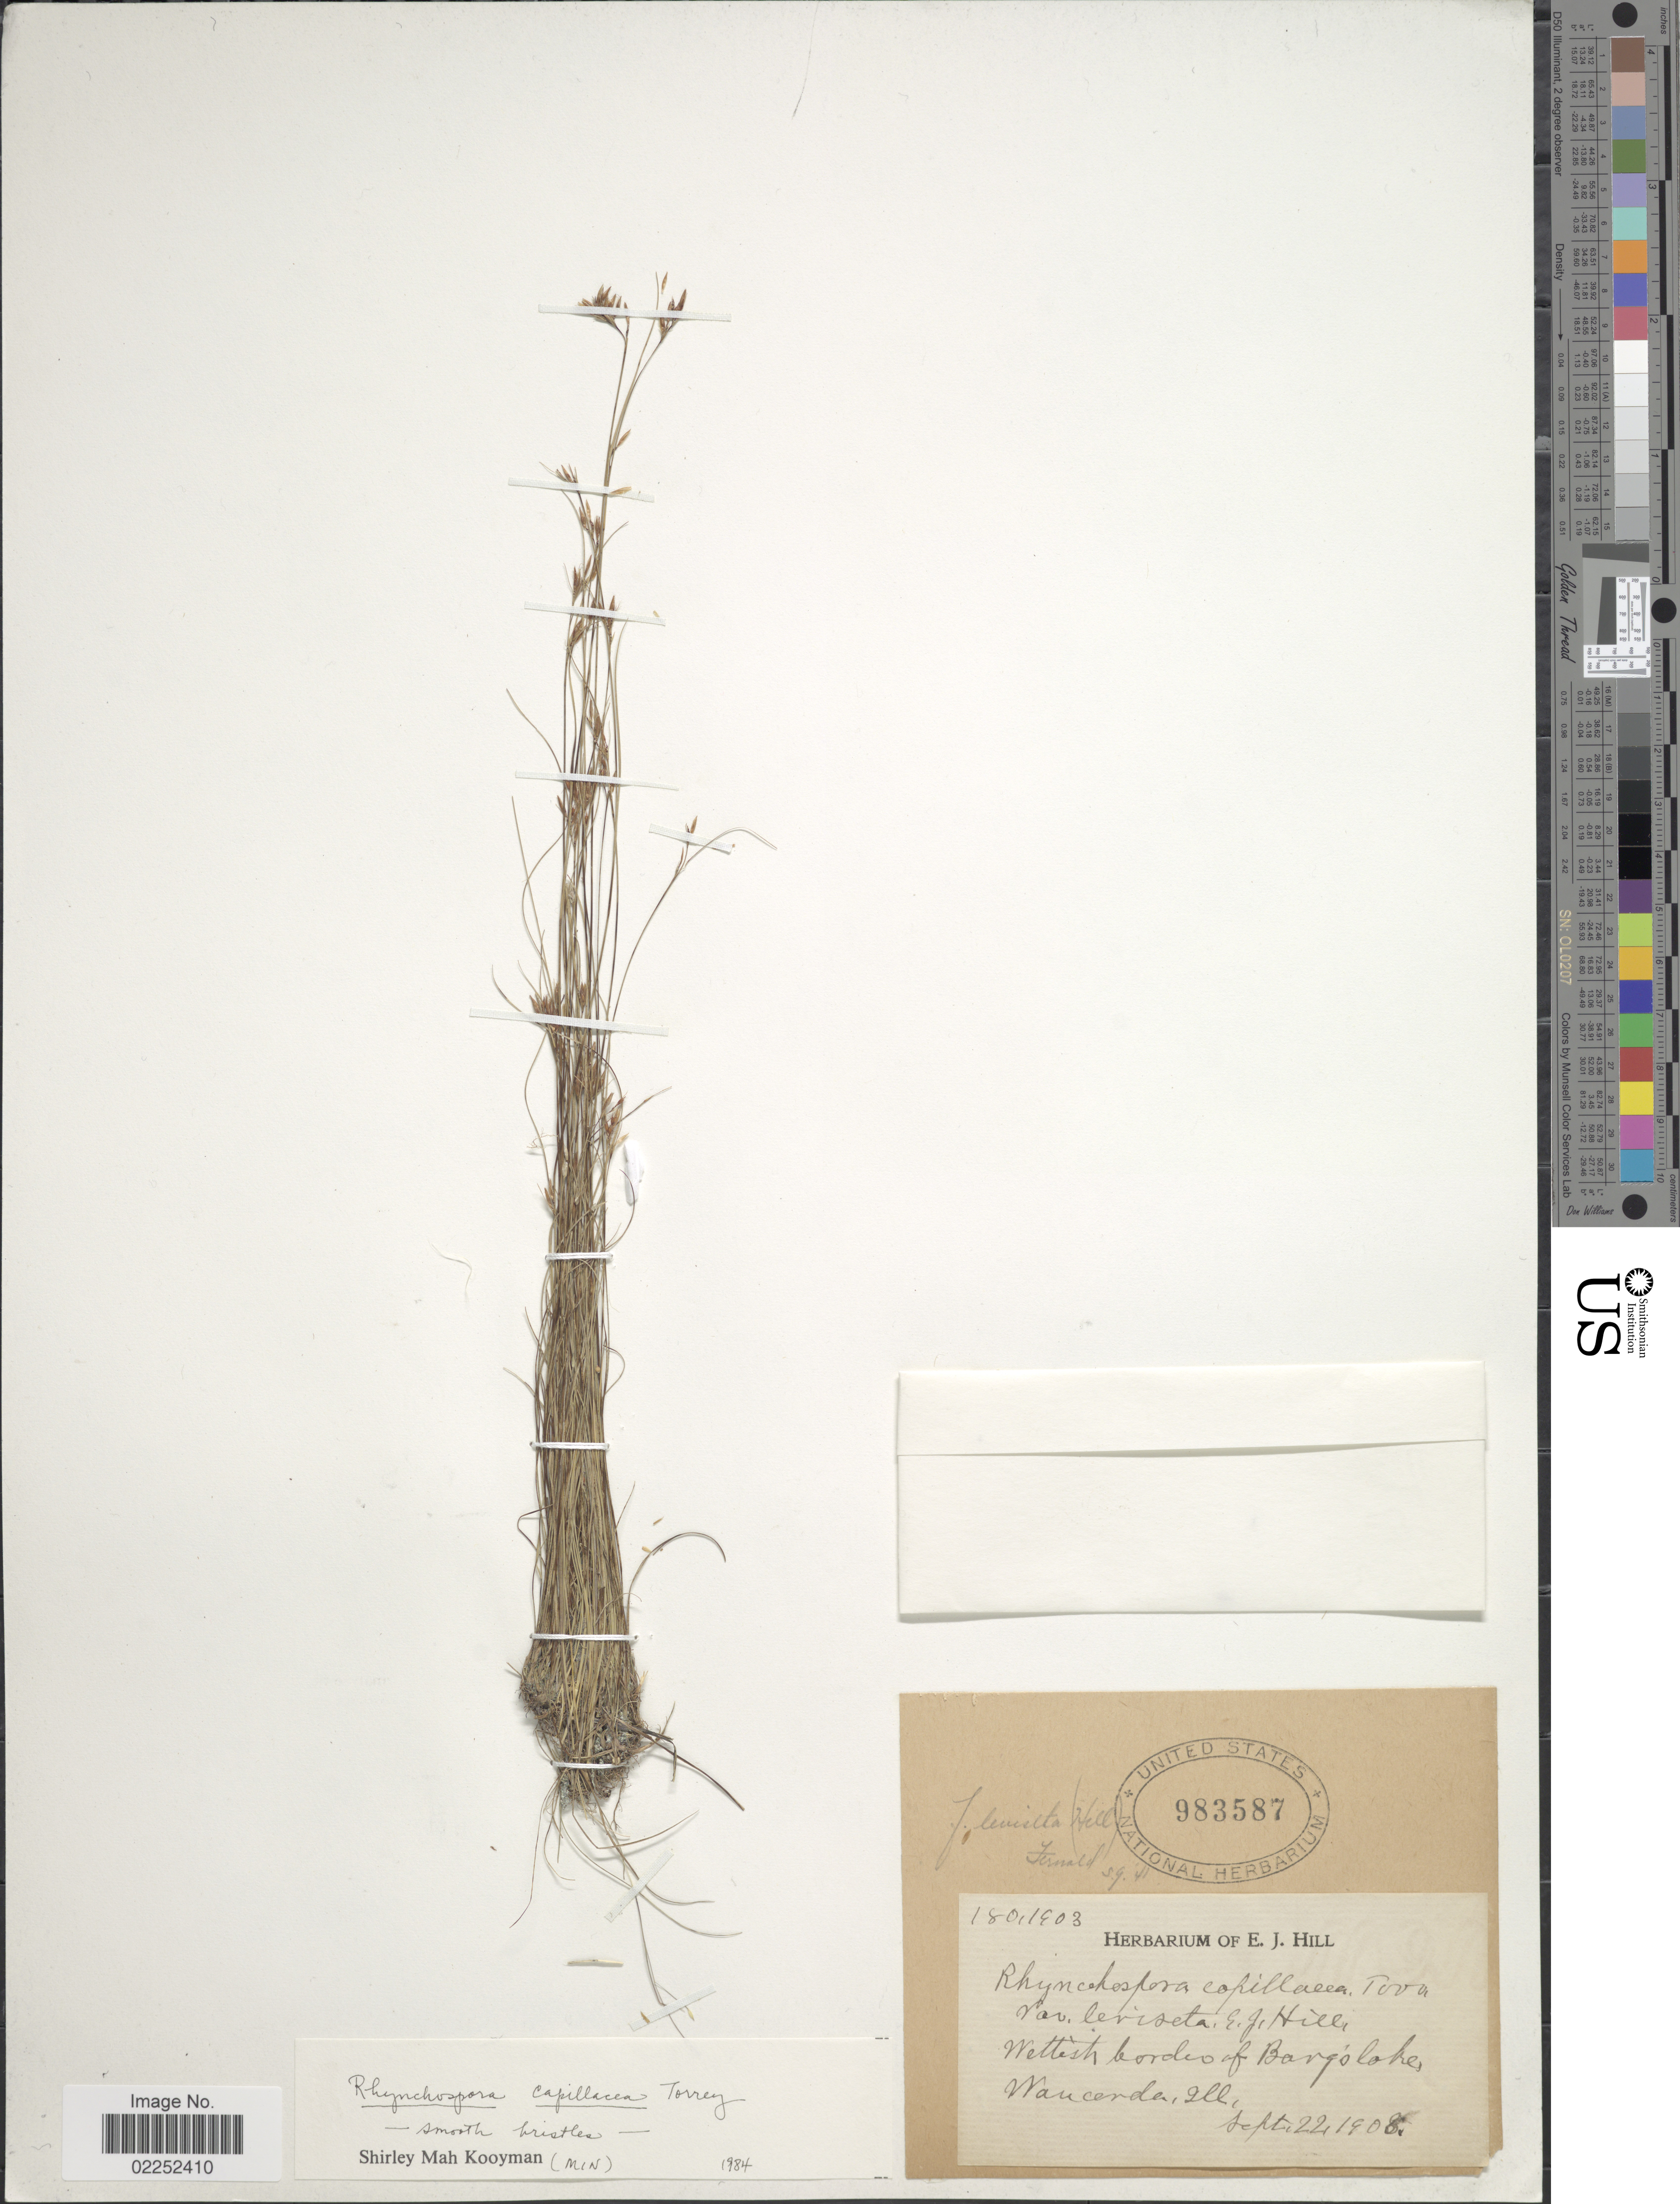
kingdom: Plantae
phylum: Tracheophyta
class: Liliopsida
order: Poales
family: Cyperaceae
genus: Rhynchospora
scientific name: Rhynchospora capillacea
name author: Torr.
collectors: ex herb. E.J. Hill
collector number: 180/1903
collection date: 1903-09-22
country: United States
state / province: Illinois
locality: Wettish borders of Bargs lake, Wauconda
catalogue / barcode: US 983587